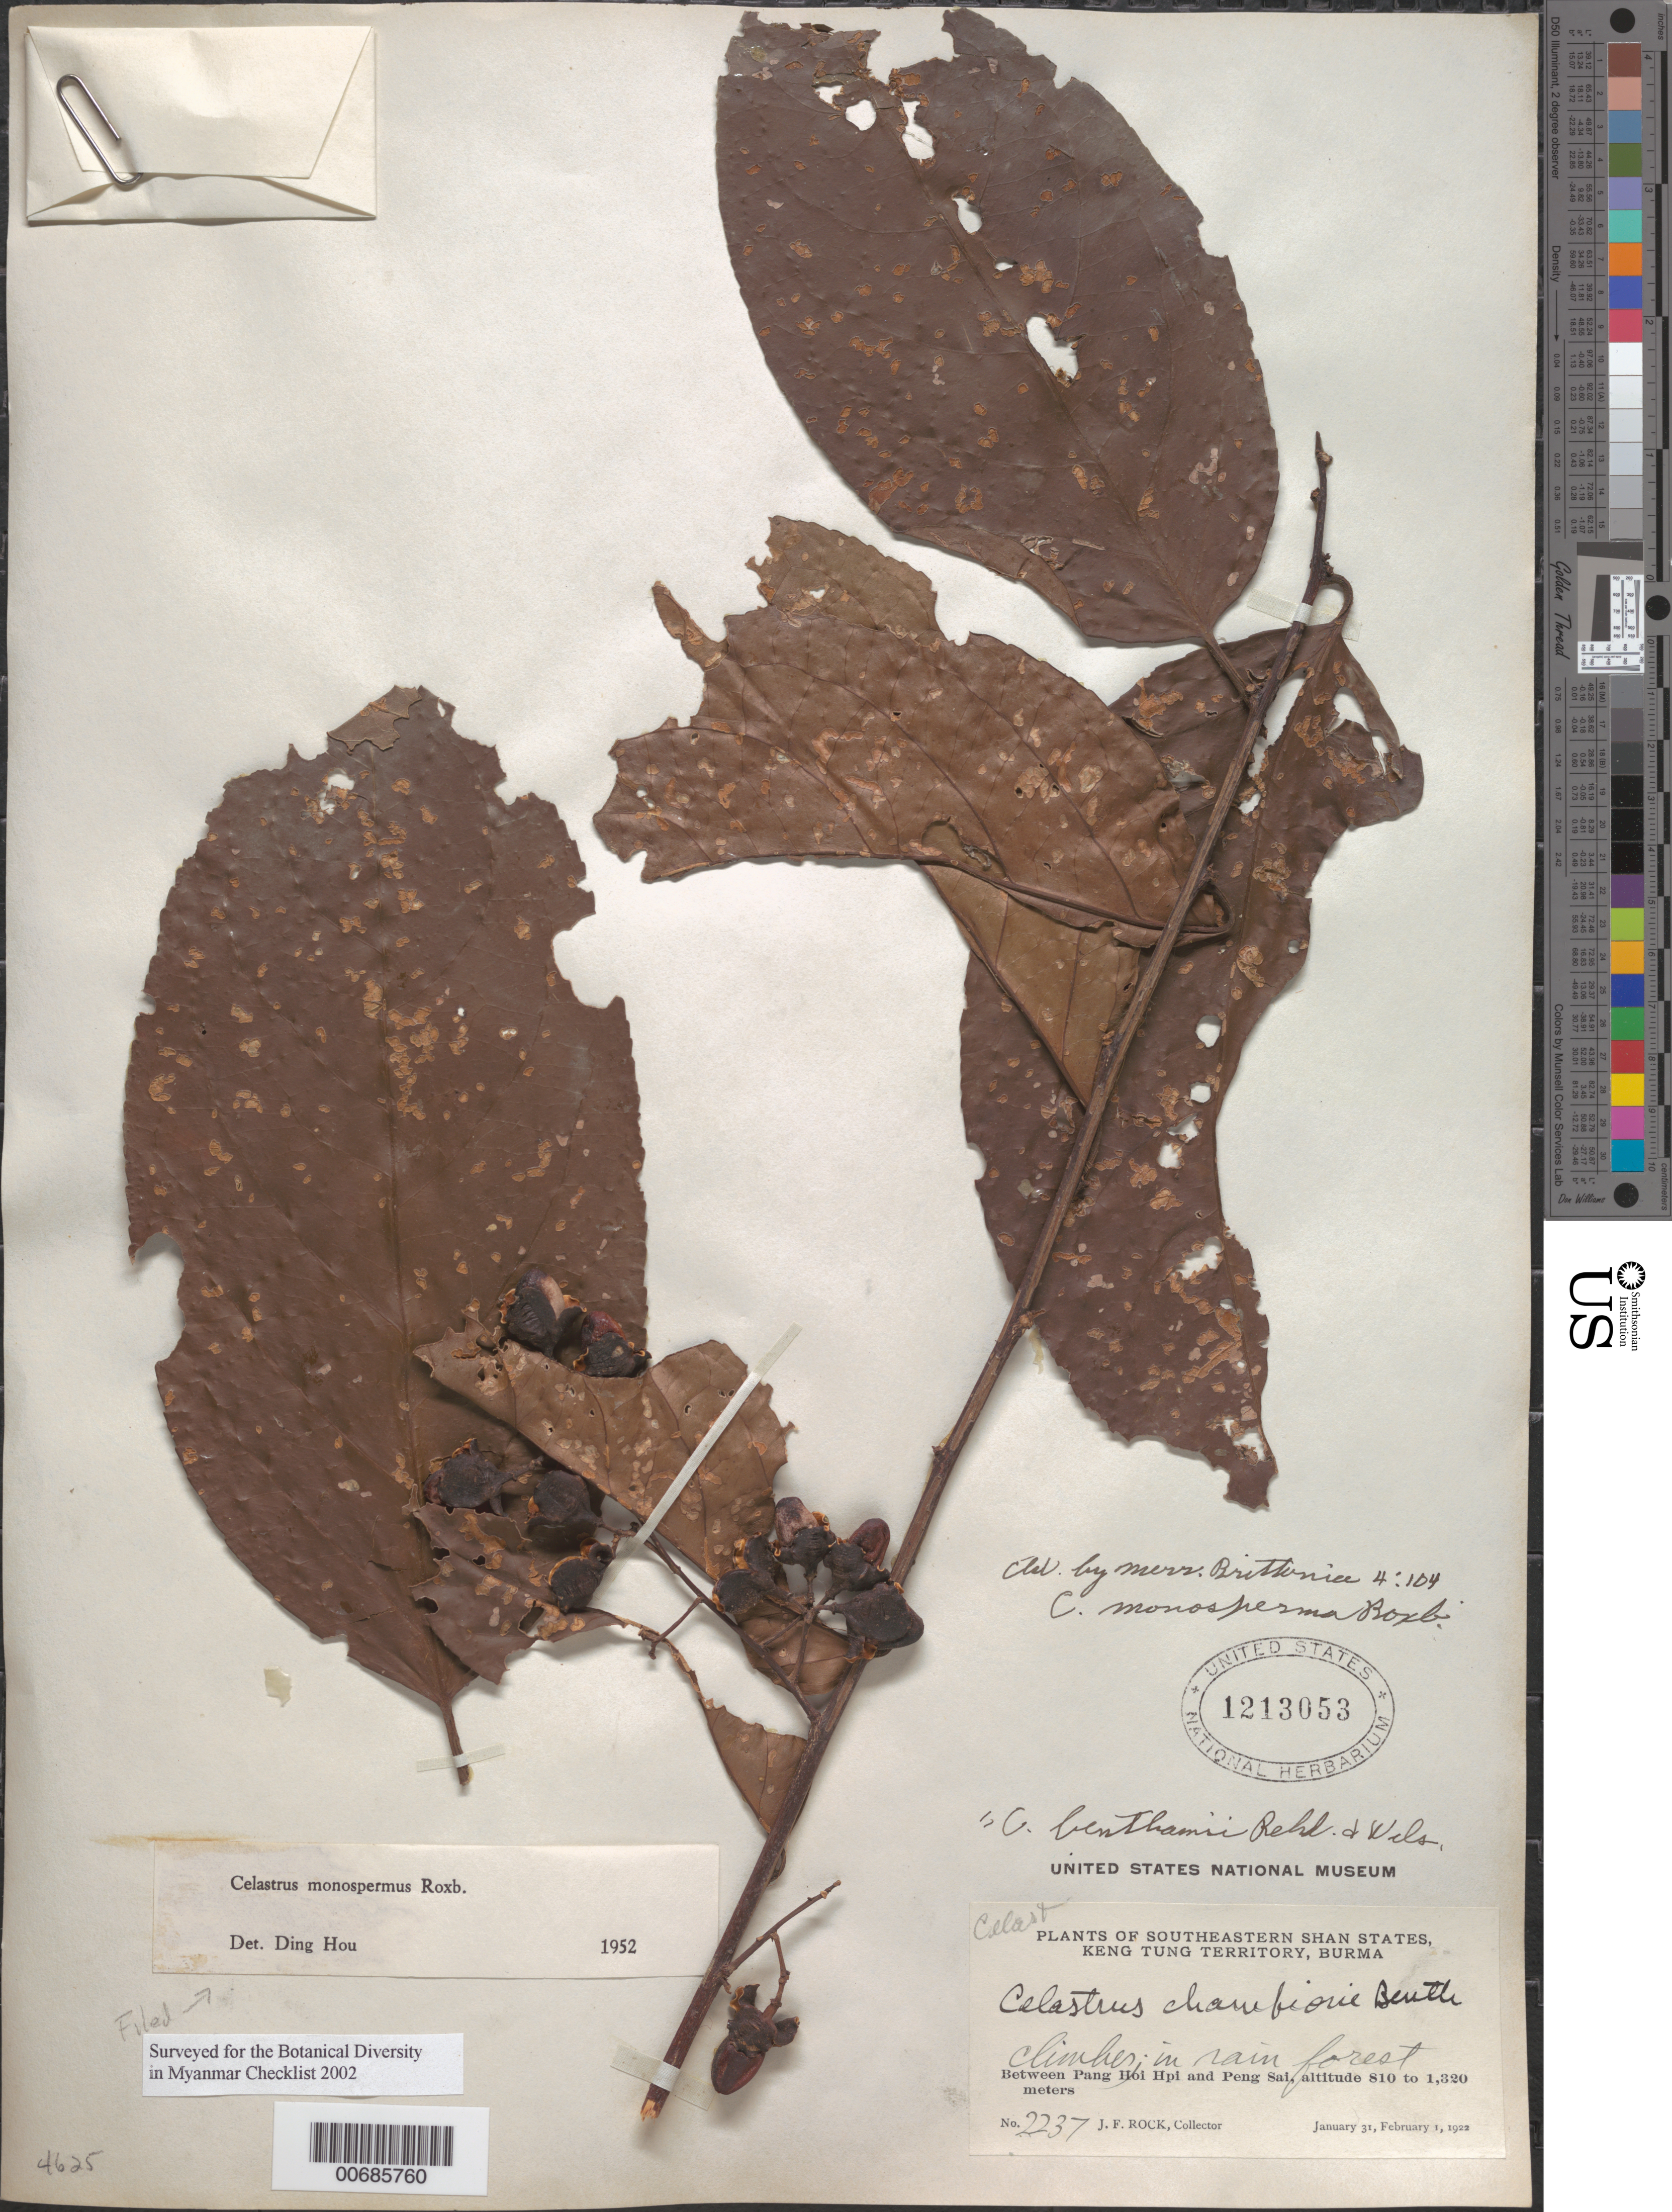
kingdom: Plantae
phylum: Tracheophyta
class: Magnoliopsida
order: Celastrales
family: Celastraceae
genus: Celastrus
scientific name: Celastrus monospermus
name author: Roxb.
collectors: J. F. Rock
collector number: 2237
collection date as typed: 31 Jan 1922 to 01 Feb 1922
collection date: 1922-01-31/1922-02-01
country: Myanmar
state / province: Shan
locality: Southeastern Shan States, Keng Tung Terr., betw. Pang Hoi Hpi and Peng Sai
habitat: Rainforest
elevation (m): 810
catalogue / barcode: US 1213053